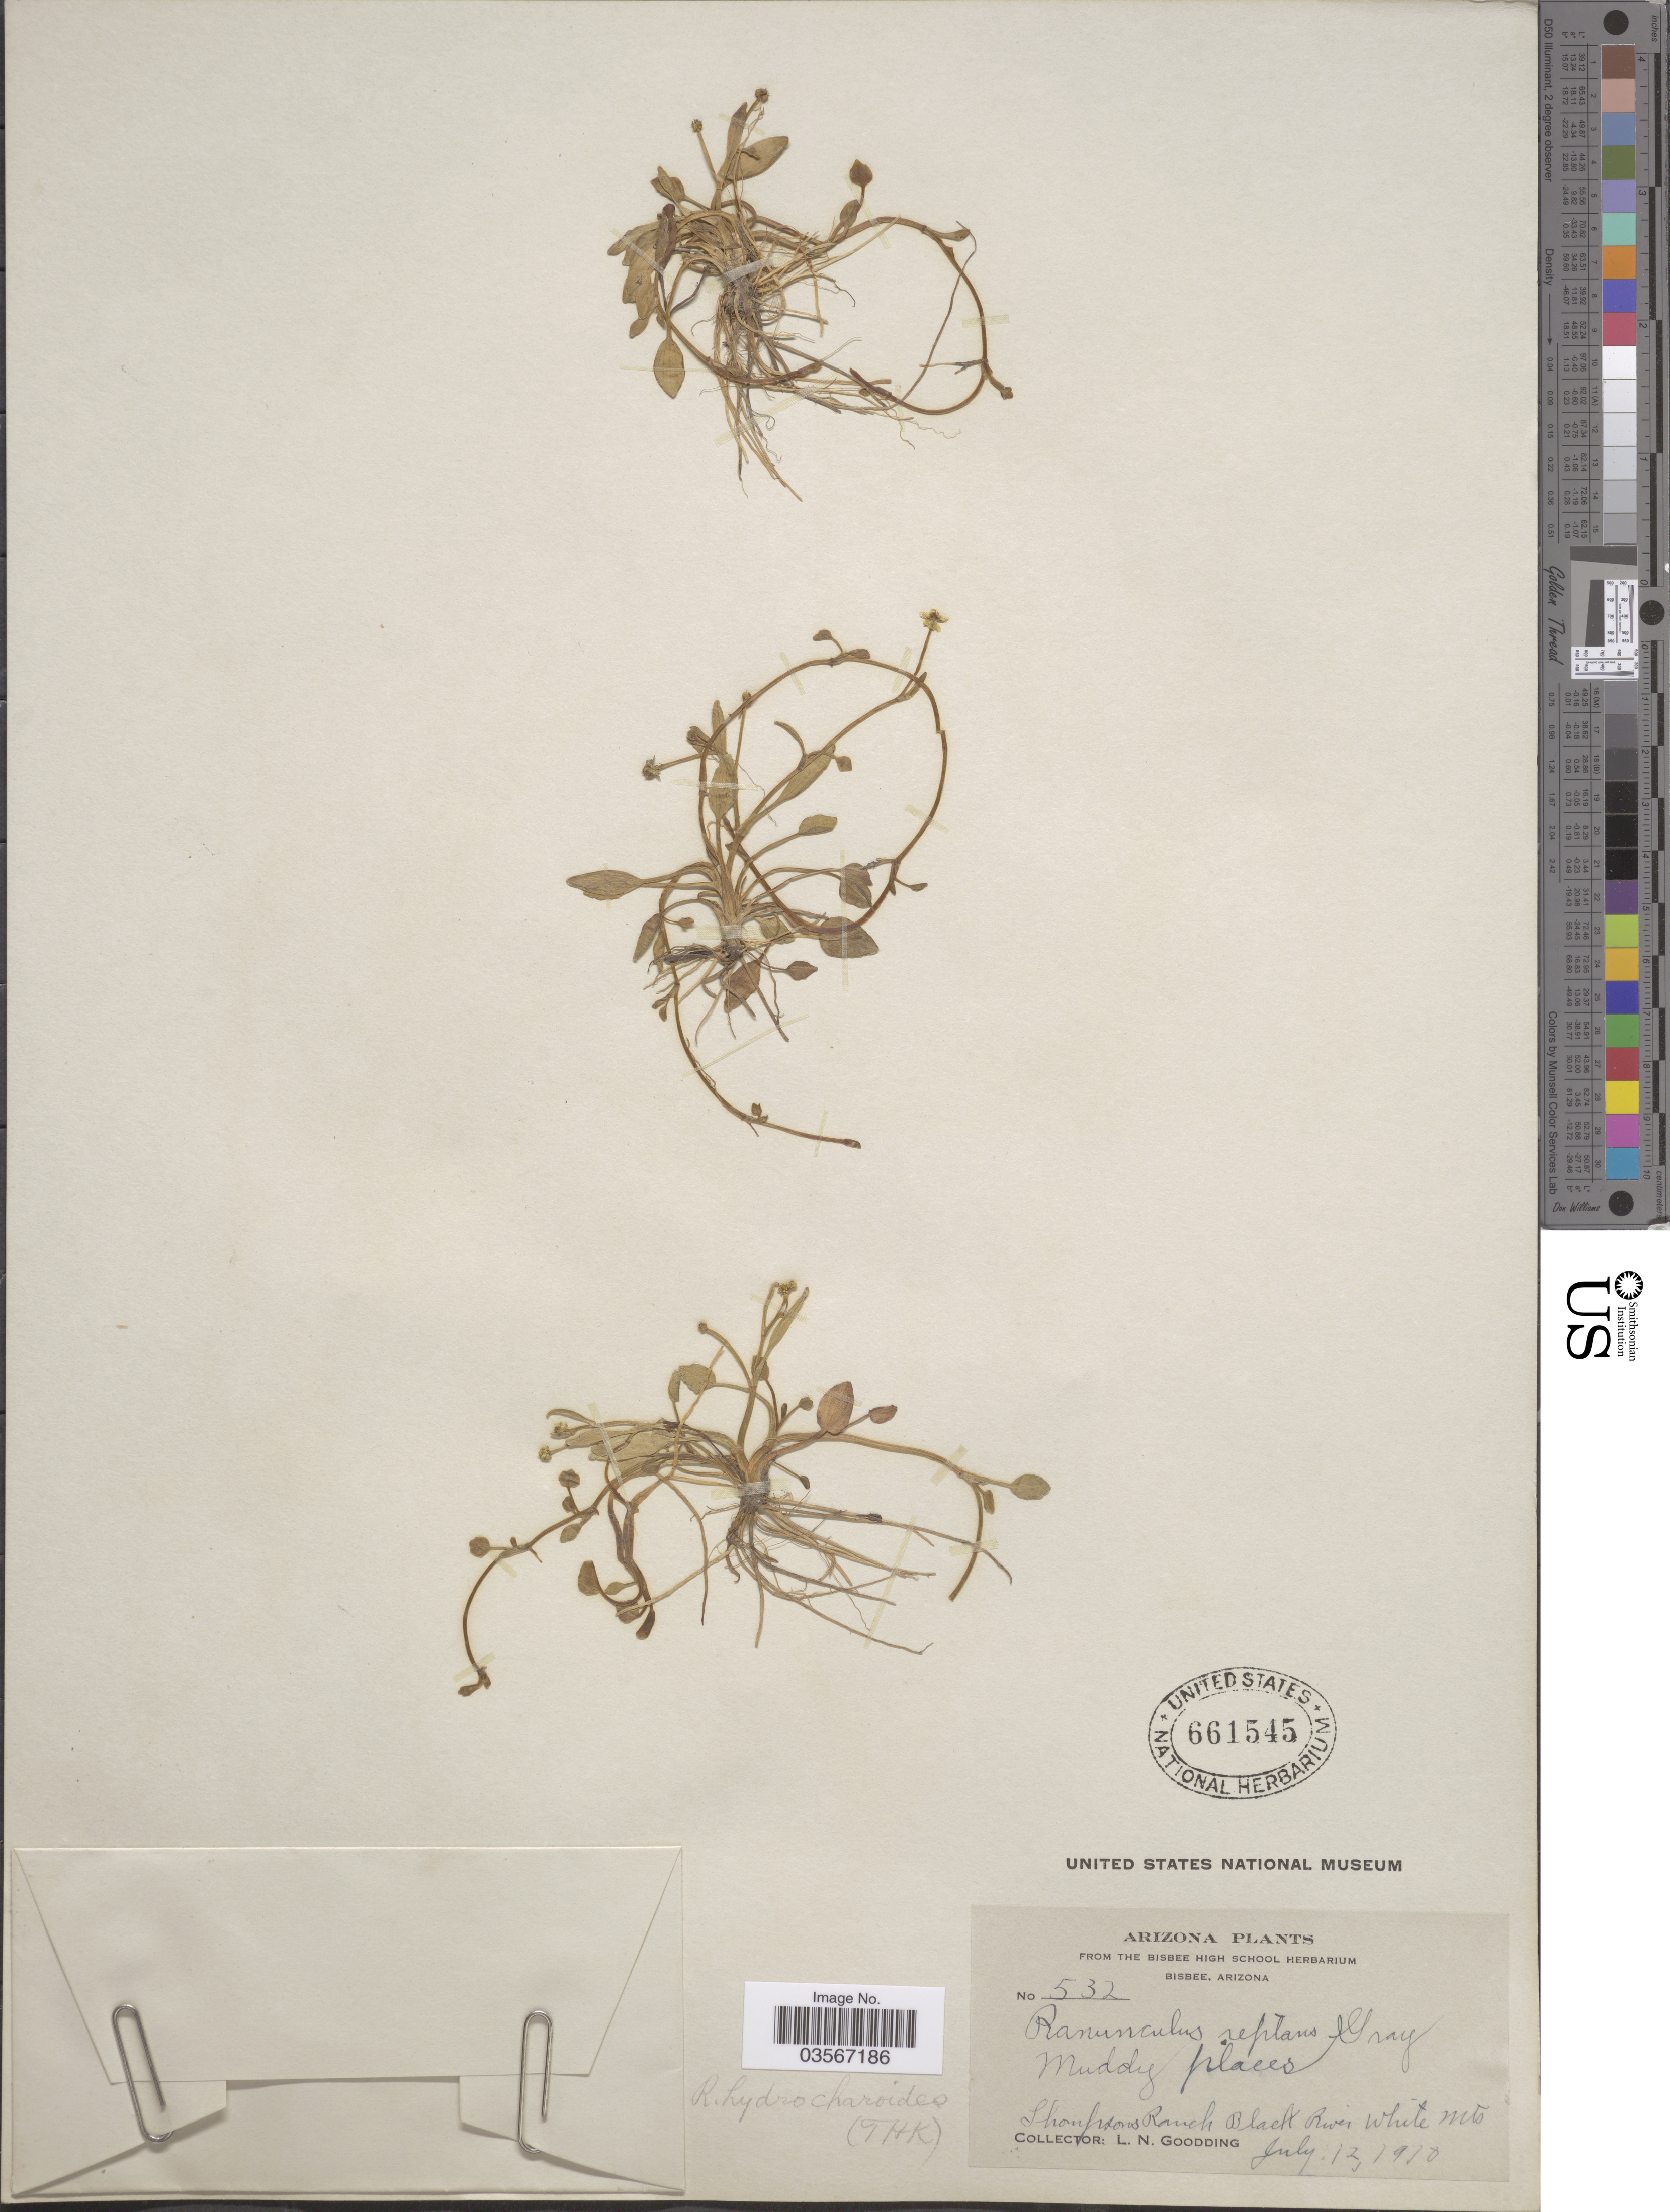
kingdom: Plantae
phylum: Tracheophyta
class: Magnoliopsida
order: Ranunculales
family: Ranunculaceae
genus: Ranunculus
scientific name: Ranunculus hydrocharoides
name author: A. Gray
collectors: L. N. Goodding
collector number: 532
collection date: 1910-07-12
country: United States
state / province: Arizona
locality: Thompsons Ranch Black River White Mts.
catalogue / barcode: US 661545